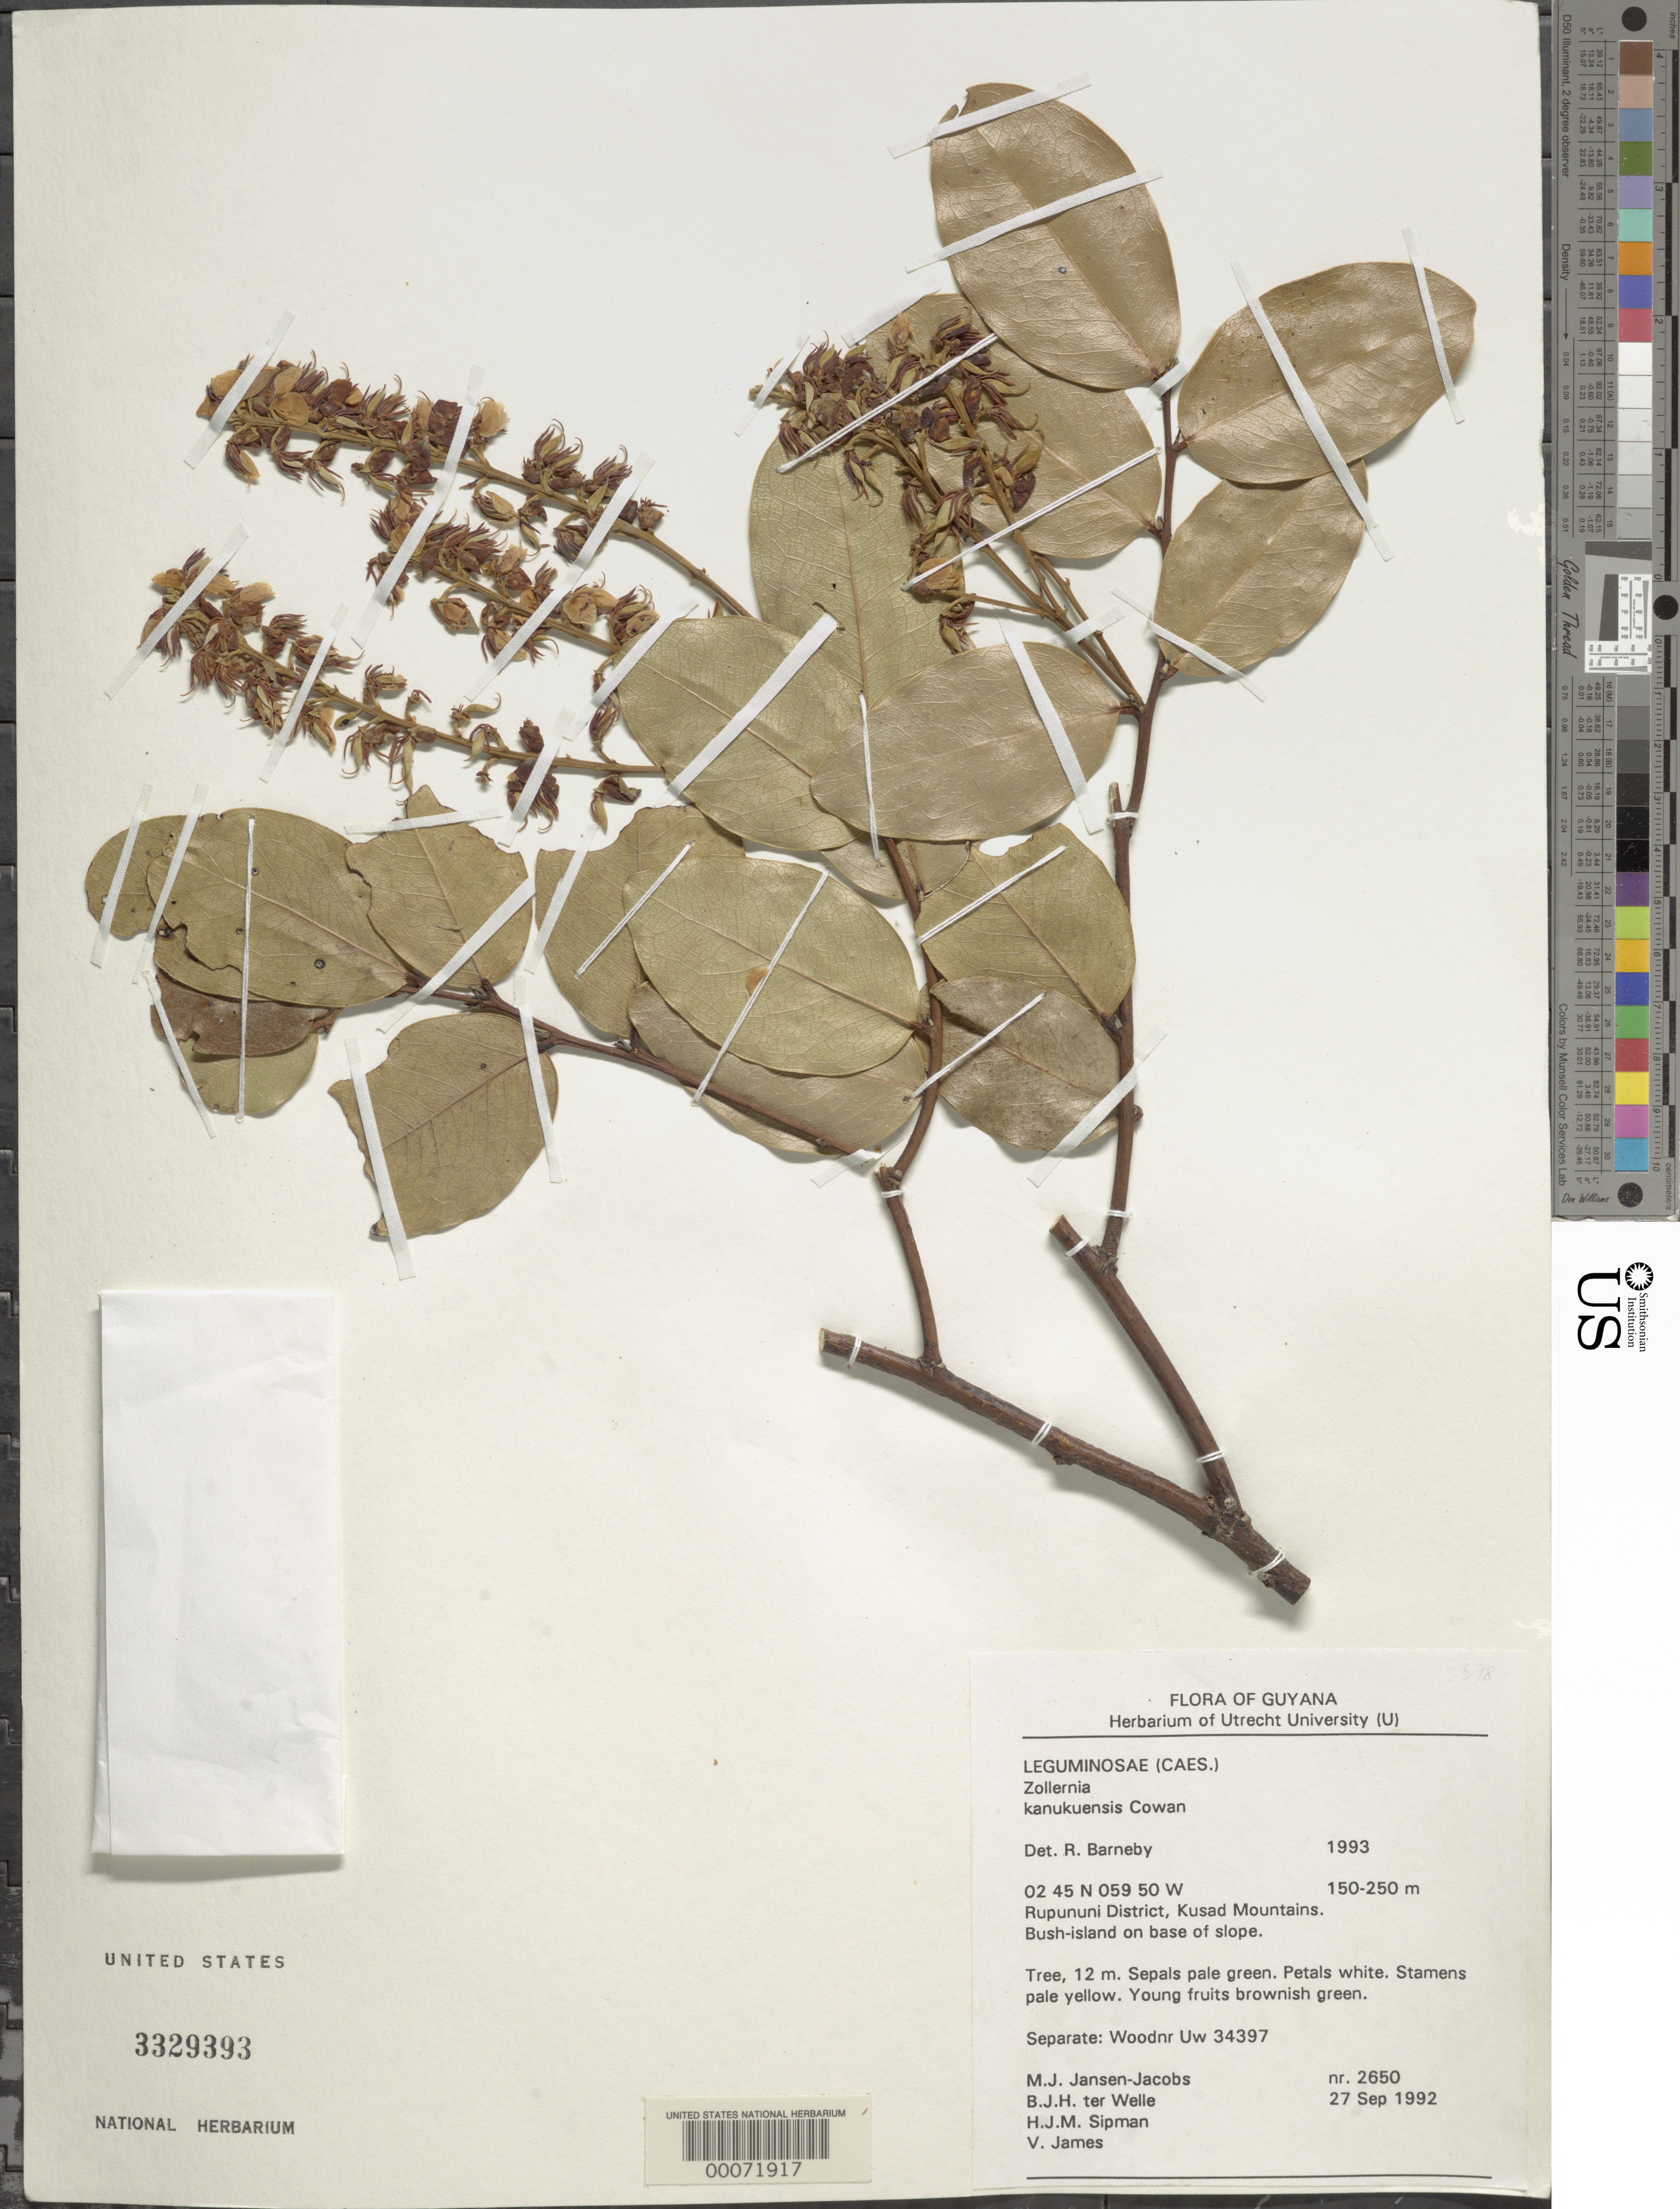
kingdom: Plantae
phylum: Tracheophyta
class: Magnoliopsida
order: Fabales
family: Fabaceae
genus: Zollernia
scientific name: Zollernia kanukuensis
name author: R.S. Cowan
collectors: M. J. Jansen-Jacobs, B. Welle, H. J. M. Sipman & V. James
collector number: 2650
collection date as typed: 27 Sep 1992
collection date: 1992-09-27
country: Guyana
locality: Rupununi dist., kusad mountaiins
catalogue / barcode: US 3329393